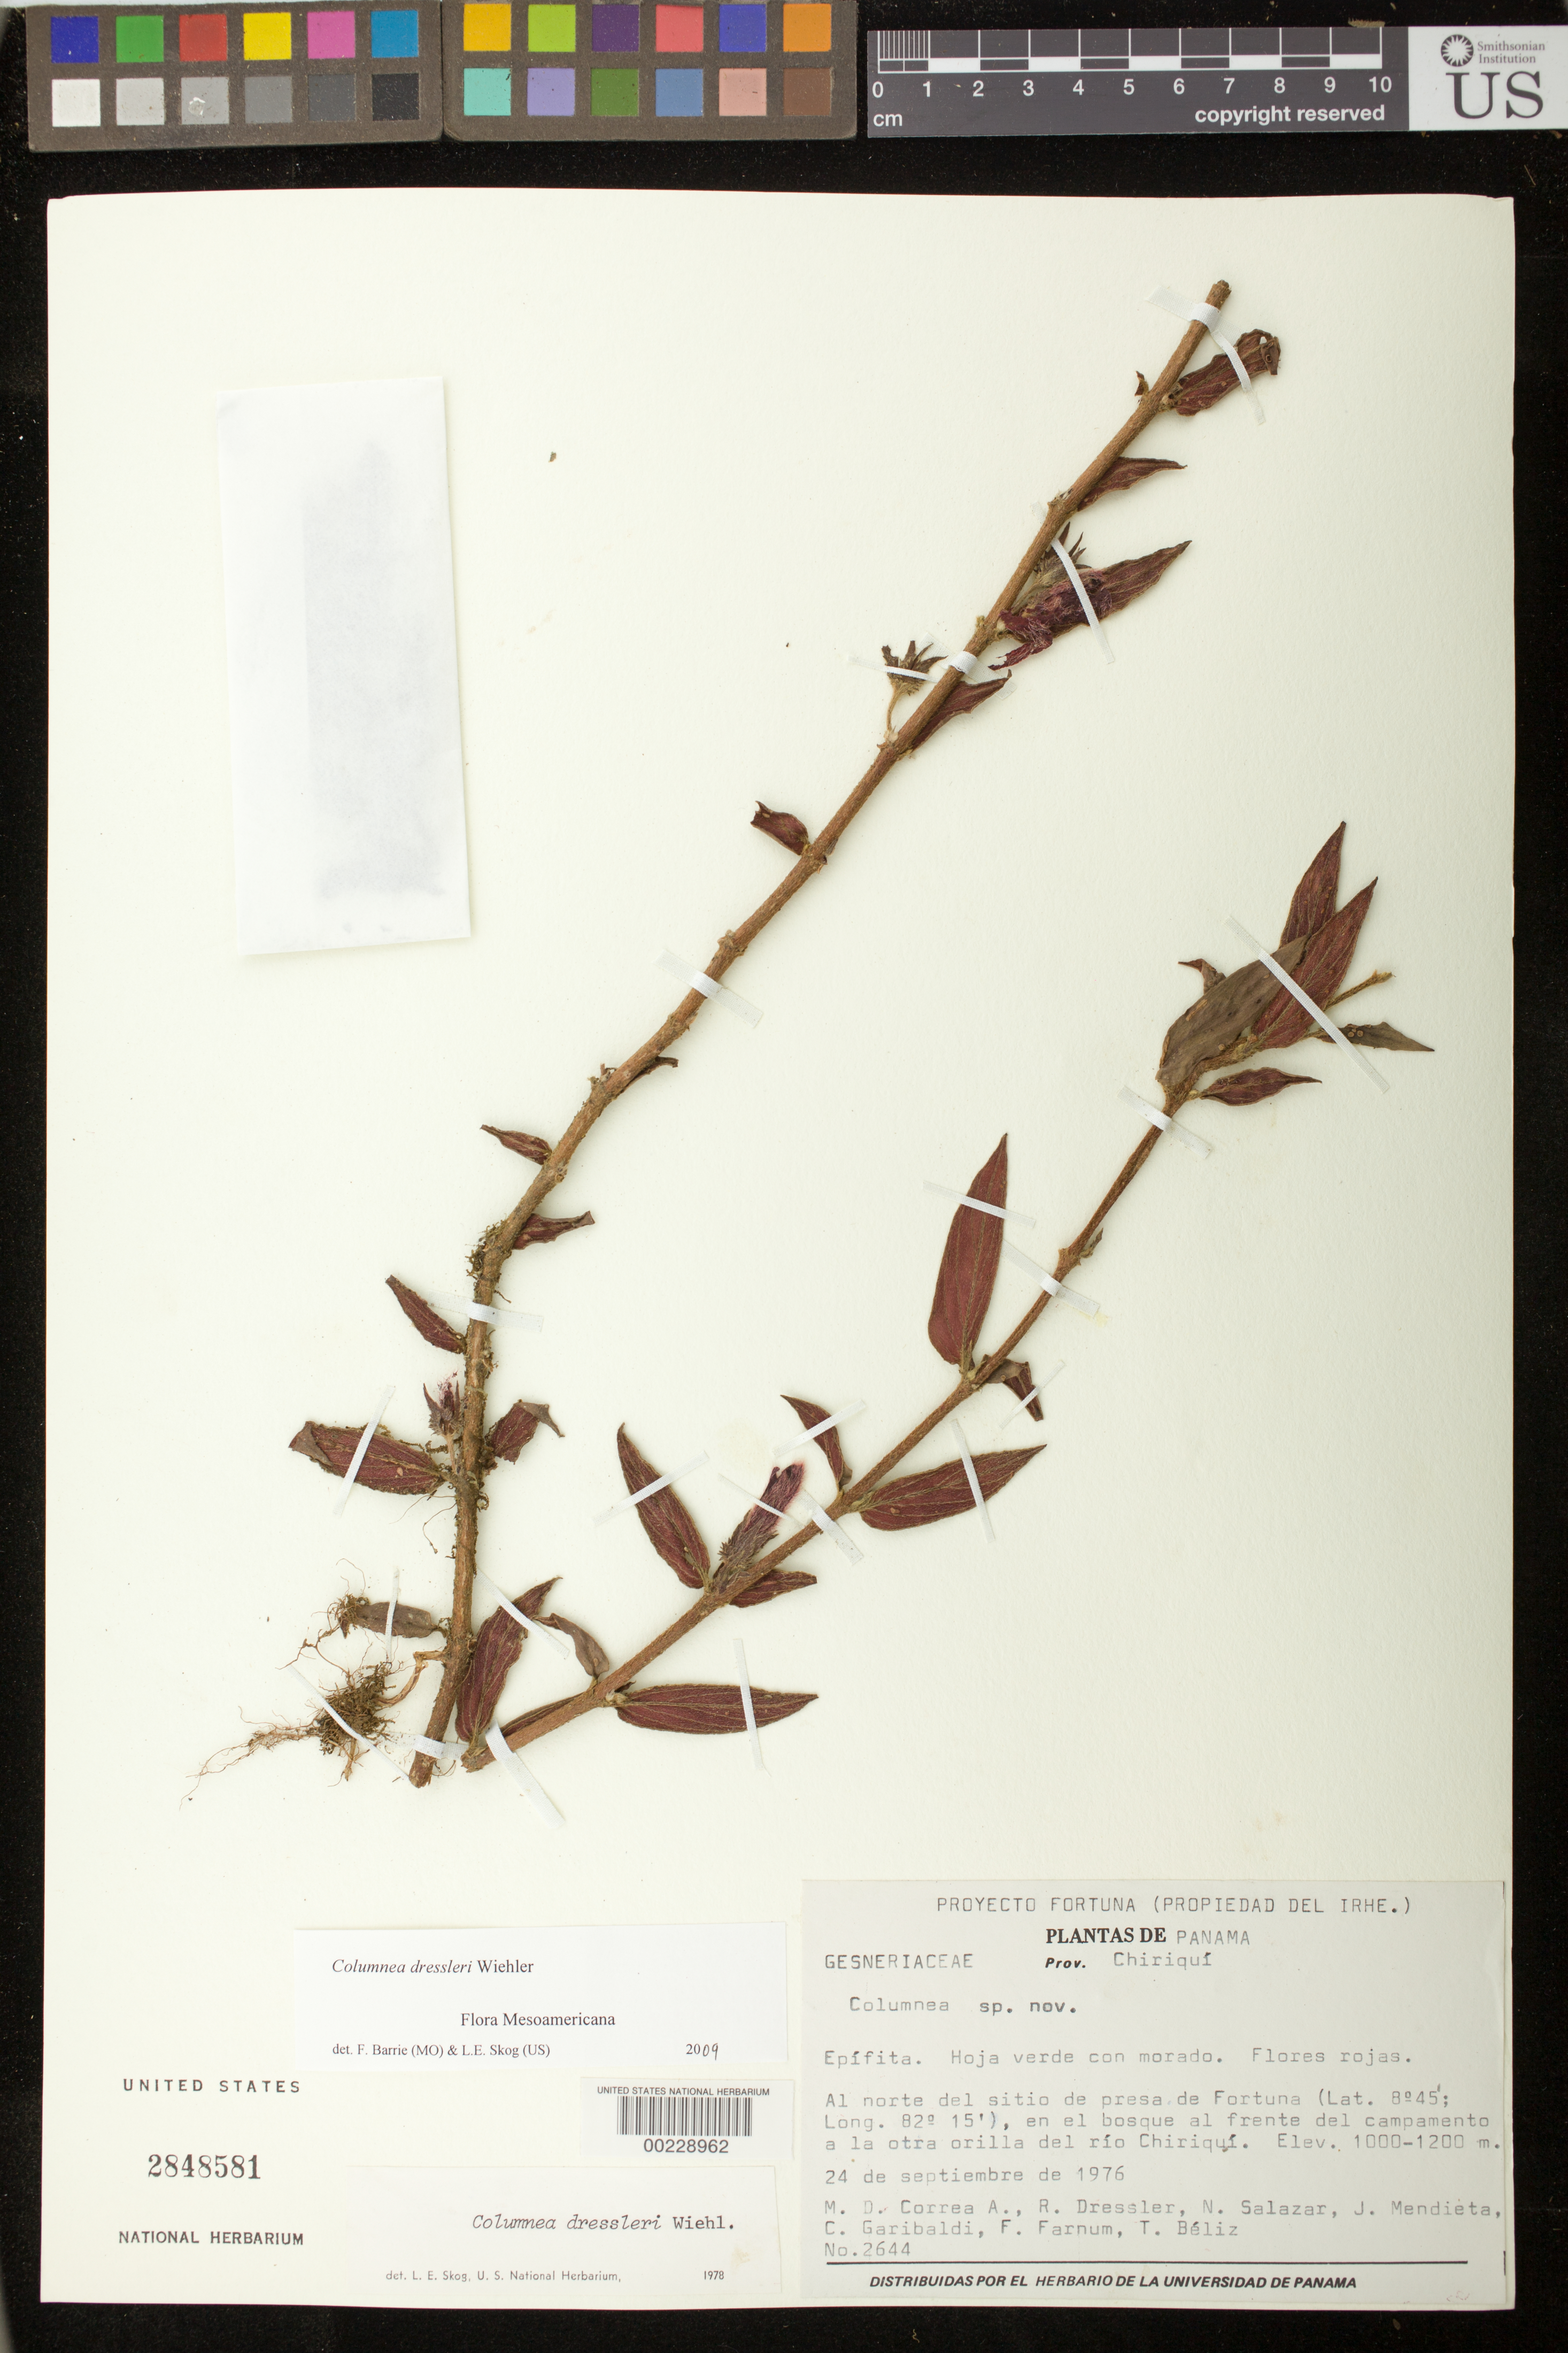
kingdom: Plantae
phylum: Tracheophyta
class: Magnoliopsida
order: Lamiales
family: Gesneriaceae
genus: Columnea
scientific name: Columnea dressleri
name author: Wiehler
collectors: M. D. Corrêa-A. & et al.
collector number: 2644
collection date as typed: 24 Sep 1976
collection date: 1976-09-24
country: Panama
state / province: Chiriquí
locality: N of Fortuna Dam site, across from camp on other bank of Rio Chiriqui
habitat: In forest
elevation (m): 1000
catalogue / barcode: US 2848581